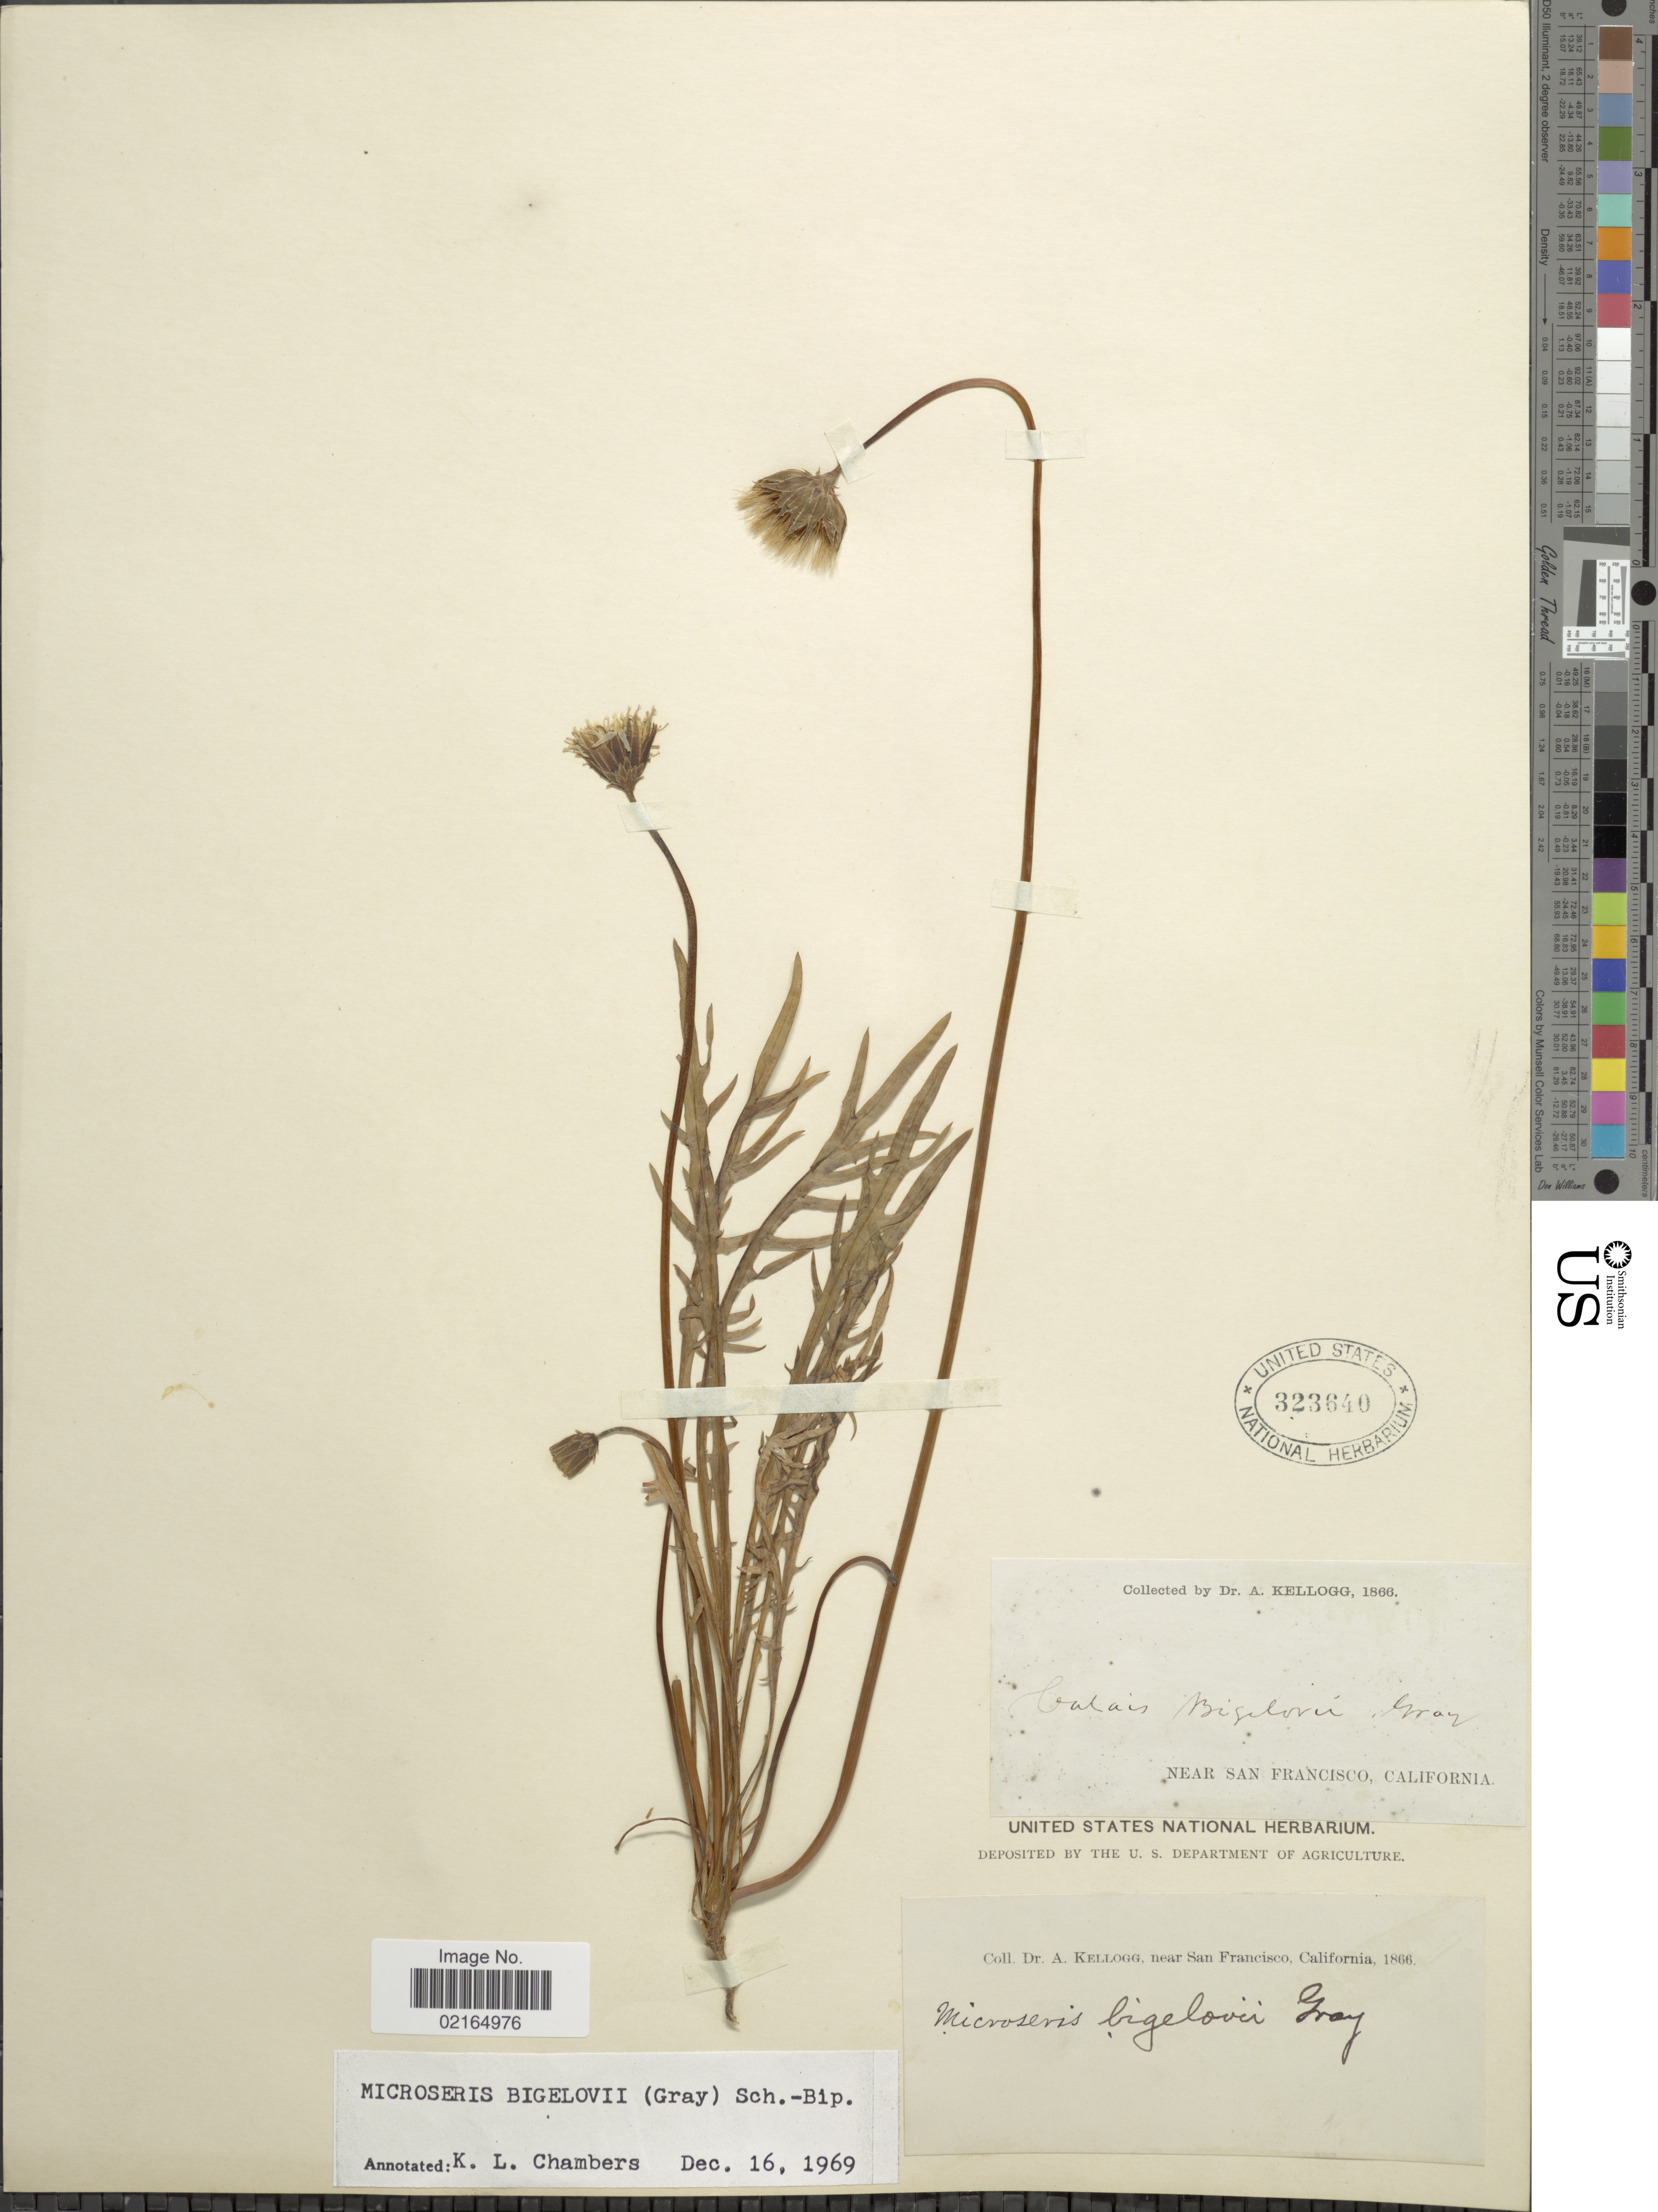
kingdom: Plantae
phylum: Tracheophyta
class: Magnoliopsida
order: Asterales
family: Asteraceae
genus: Microseris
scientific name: Microseris bigelovii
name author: (A. Gray) Sch. Bip.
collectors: A. Kellogg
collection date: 1866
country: United States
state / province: California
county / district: San Francisco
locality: Near San Francisco.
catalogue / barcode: US 323640